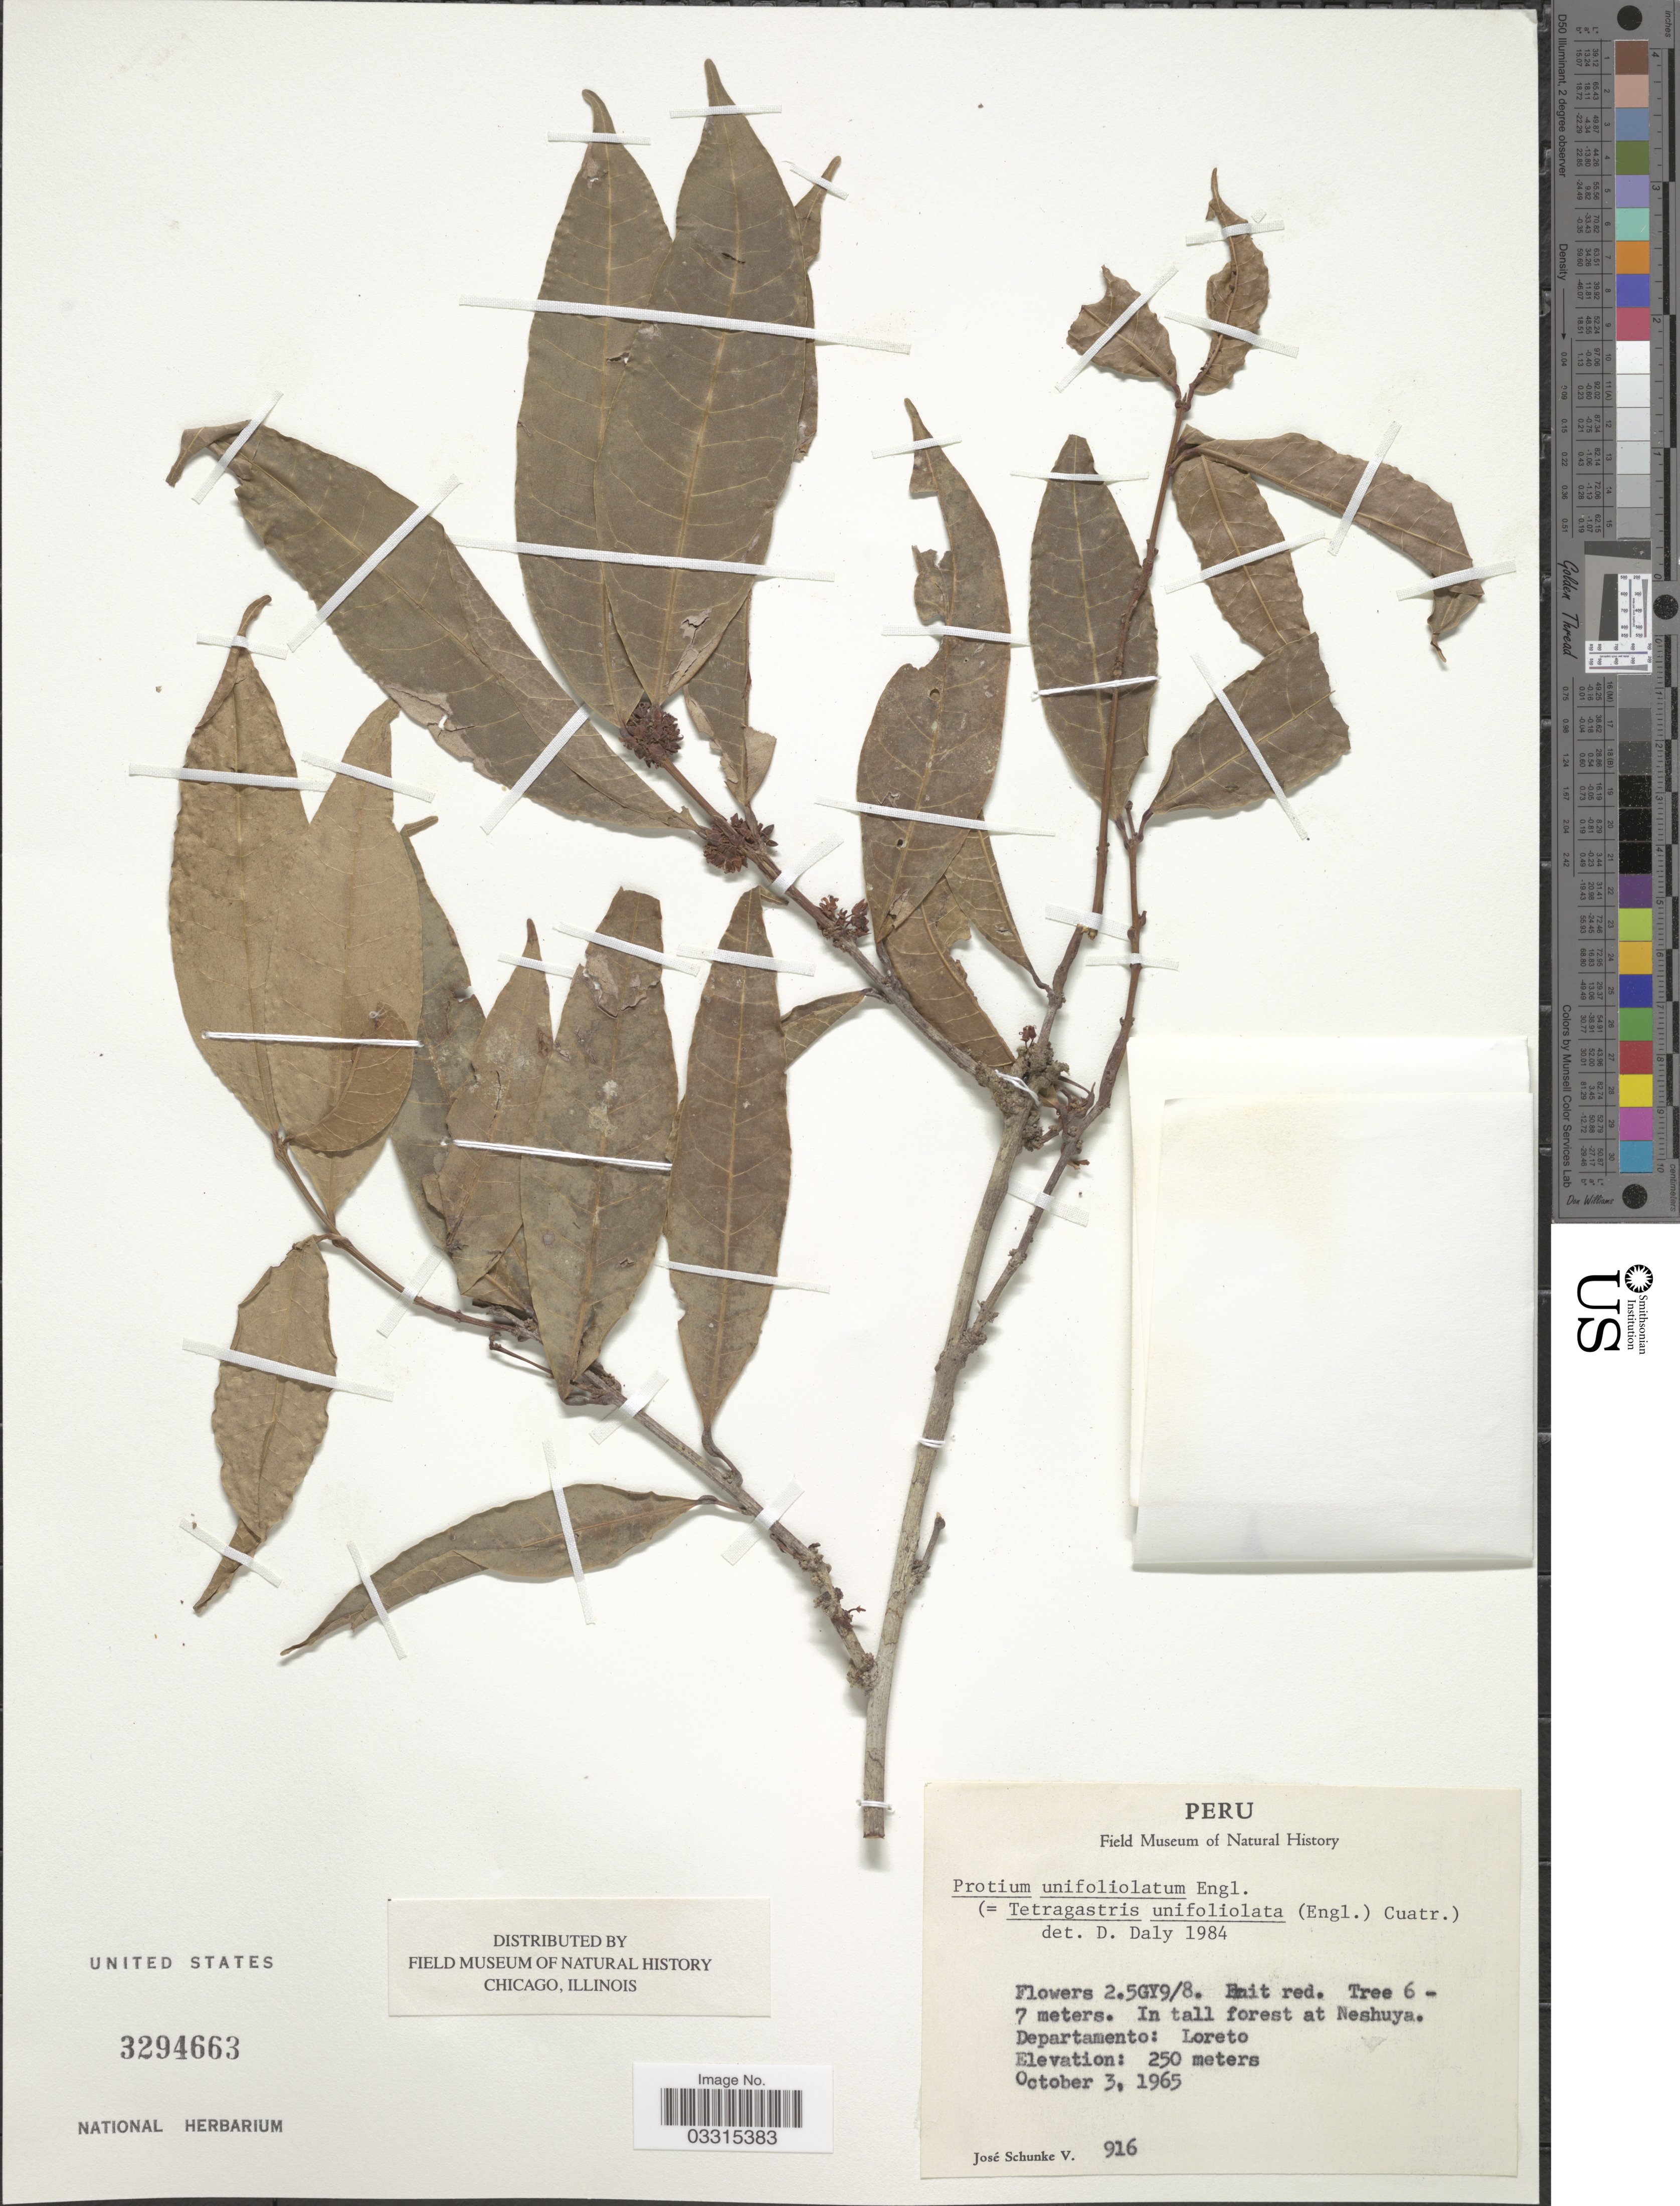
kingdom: Plantae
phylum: Tracheophyta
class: Magnoliopsida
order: Sapindales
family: Burseraceae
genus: Protium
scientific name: Protium unifoliolatum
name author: Engl.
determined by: Daly, D. C.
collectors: J. Schunke Vigo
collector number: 916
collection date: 1965-10-03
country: Peru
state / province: Loreto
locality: In tall forest at Neshuya. Departamento: Loreto.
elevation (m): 250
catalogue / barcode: US 3294663